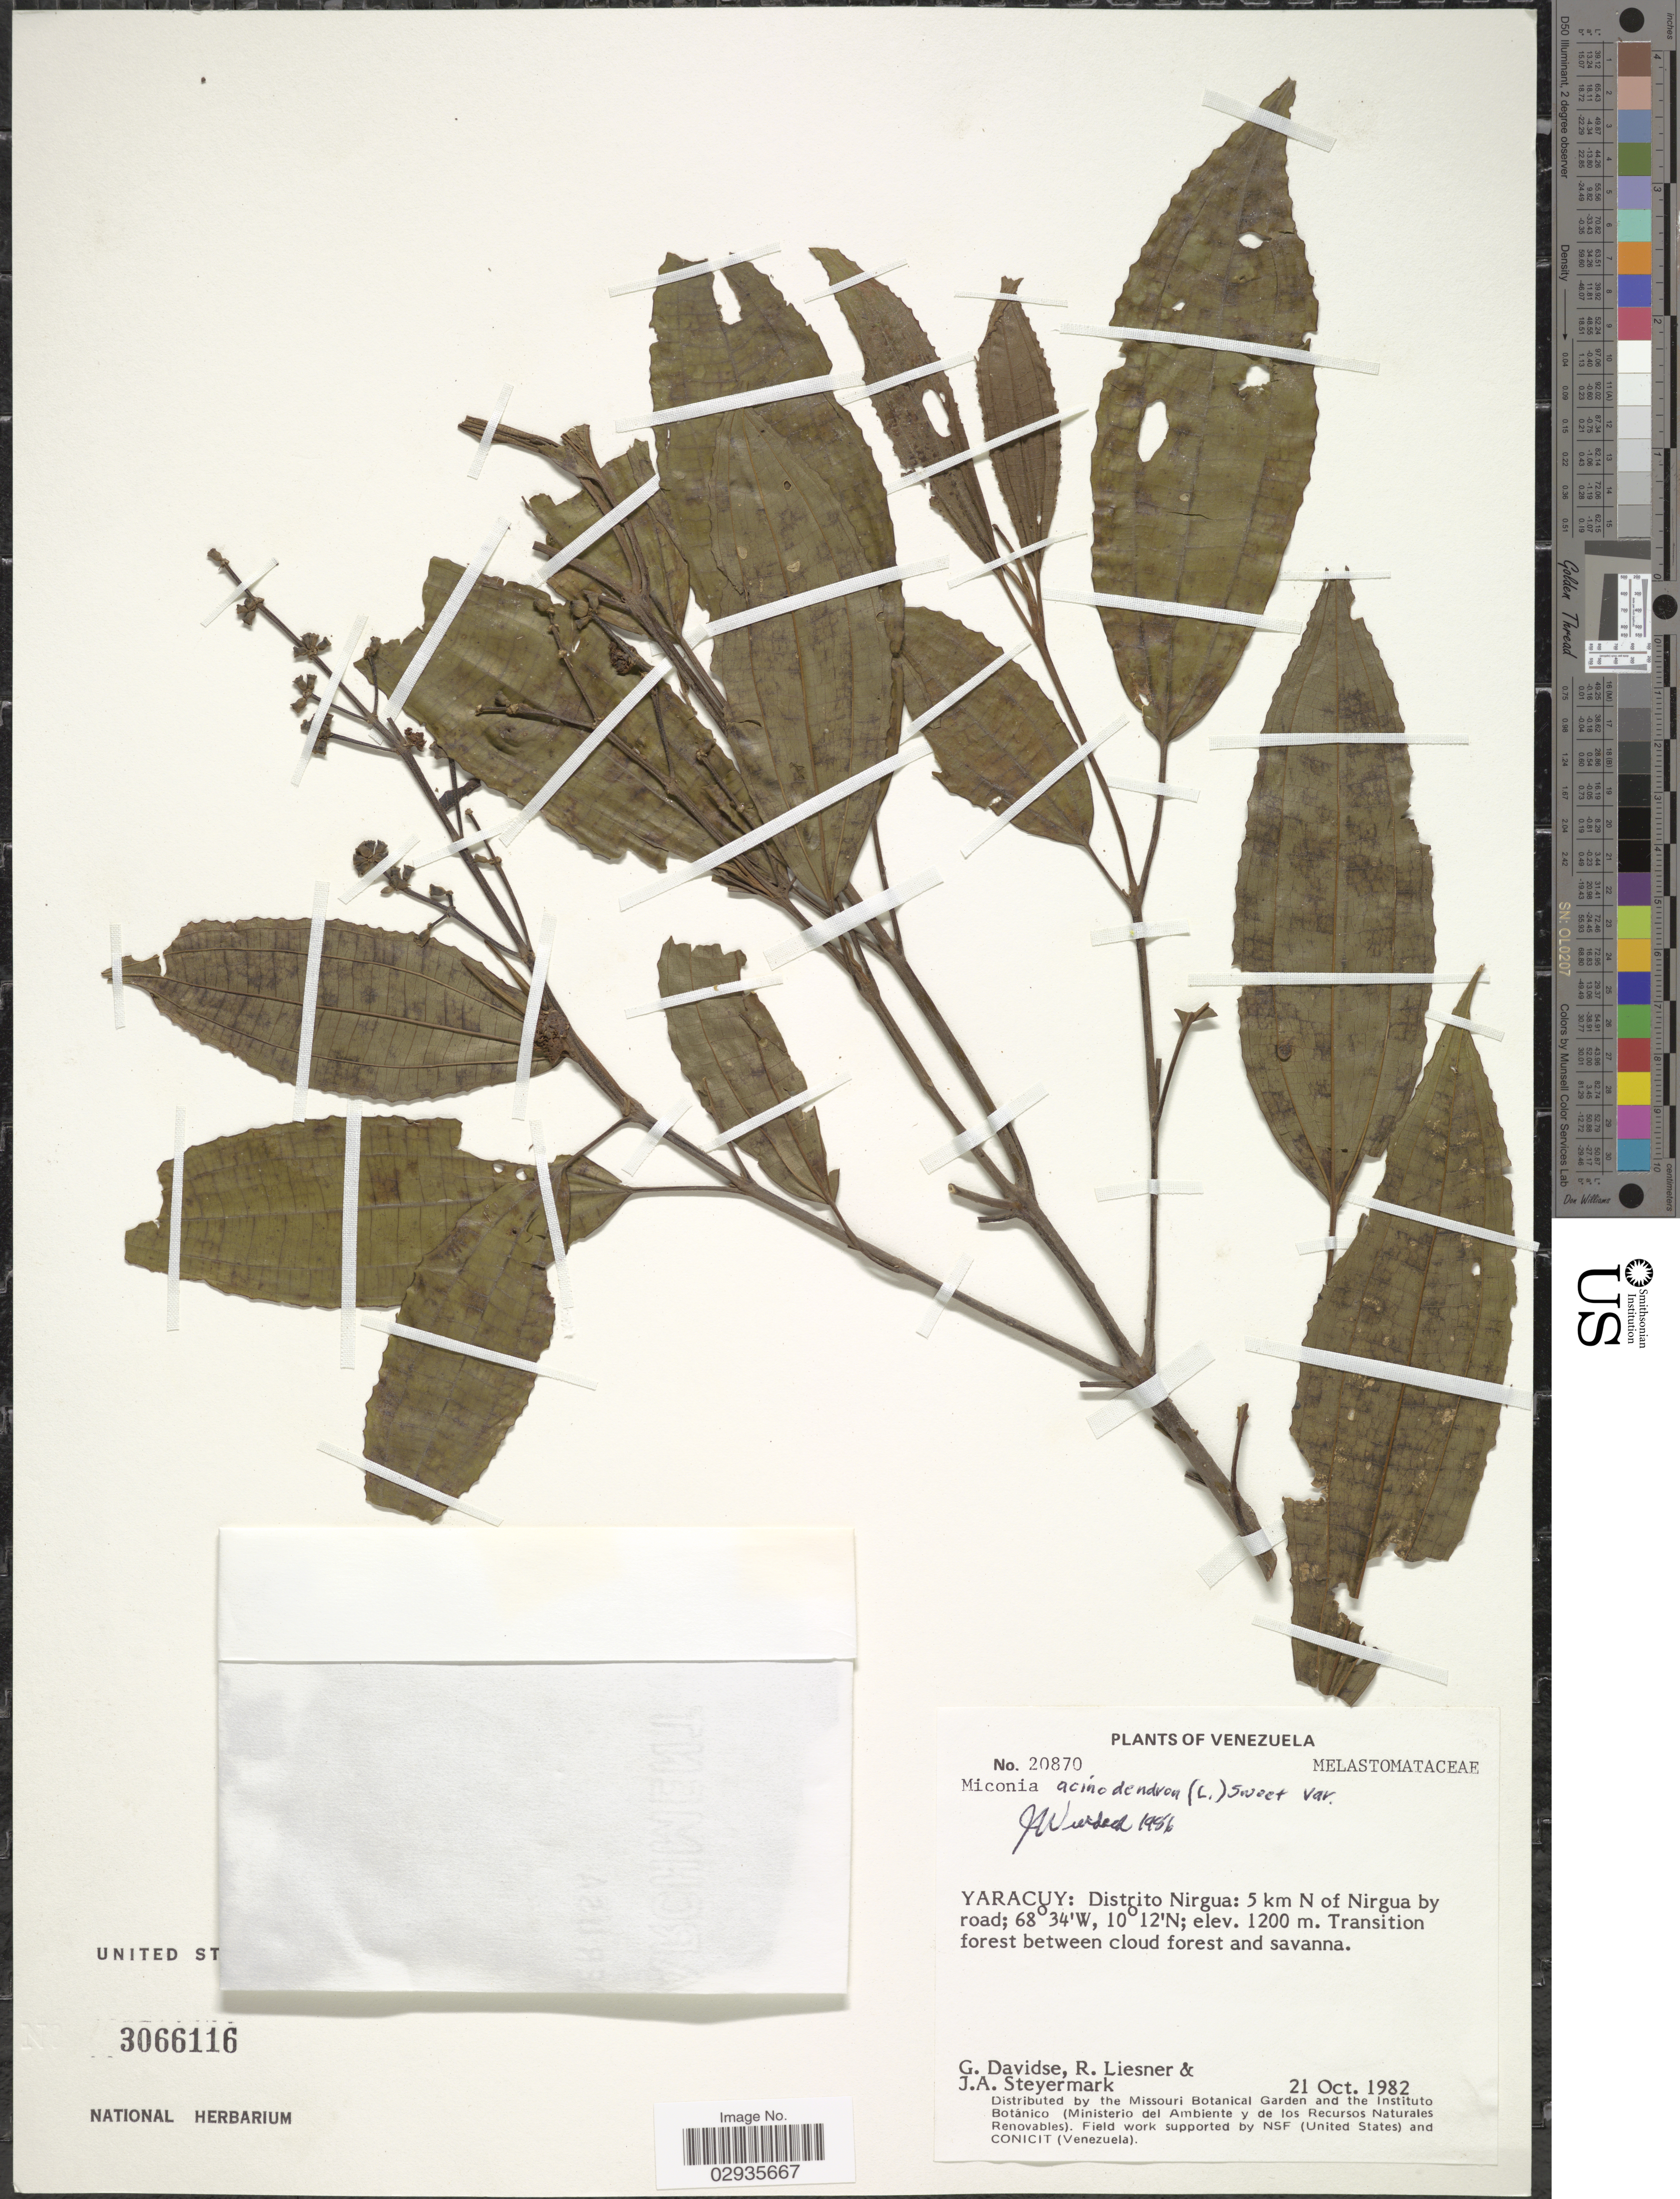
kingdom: Plantae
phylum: Tracheophyta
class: Magnoliopsida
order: Myrtales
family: Melastomataceae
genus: Miconia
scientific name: Miconia acinodendron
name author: (L.) Sweet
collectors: G. Davidse, R. L. Liesner & J. Steyermark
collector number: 20870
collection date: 1982-10-21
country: Venezuela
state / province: Yaracuy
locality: Distrito Nirgua: 5 km N of Nirigua by road.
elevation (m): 1200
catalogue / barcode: US 3066116